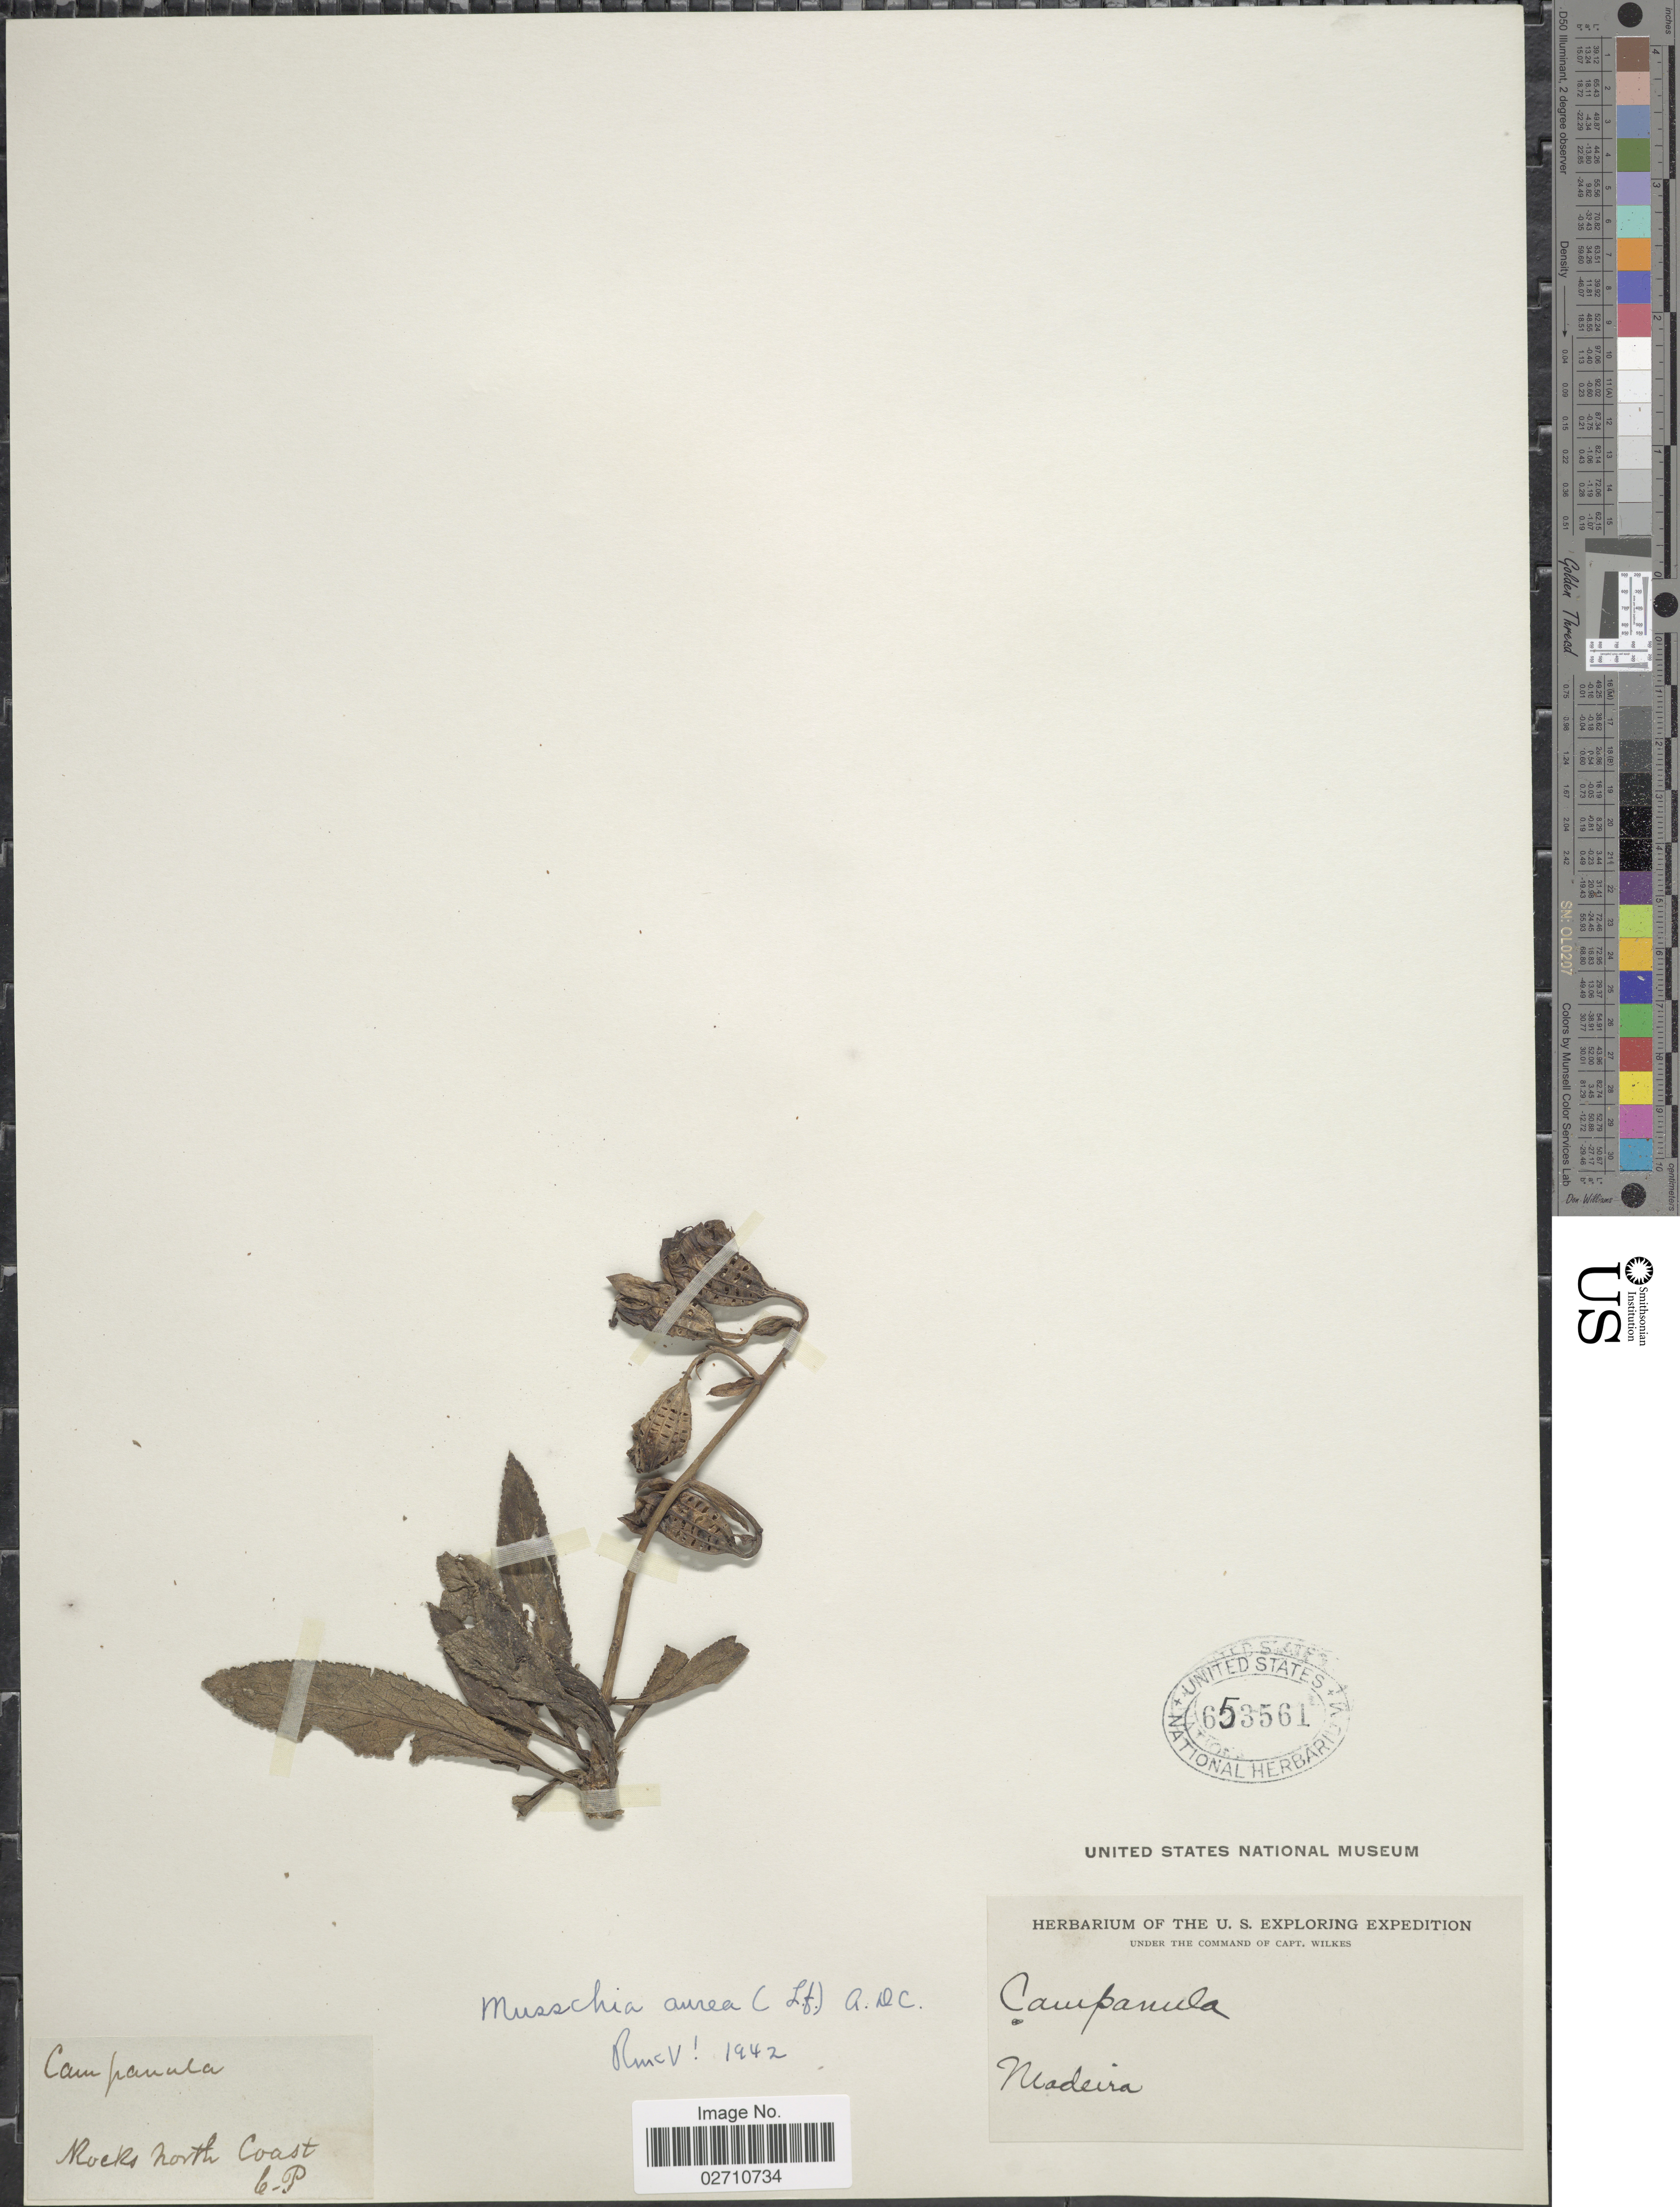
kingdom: Plantae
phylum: Tracheophyta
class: Magnoliopsida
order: Asterales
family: Campanulaceae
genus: Musschia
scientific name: Musschia aurea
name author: (L. f.) Dumort.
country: Portugal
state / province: Madeira (Aut. Reg.)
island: Madeira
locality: Rocks North Coast. Madeira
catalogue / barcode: US 653561